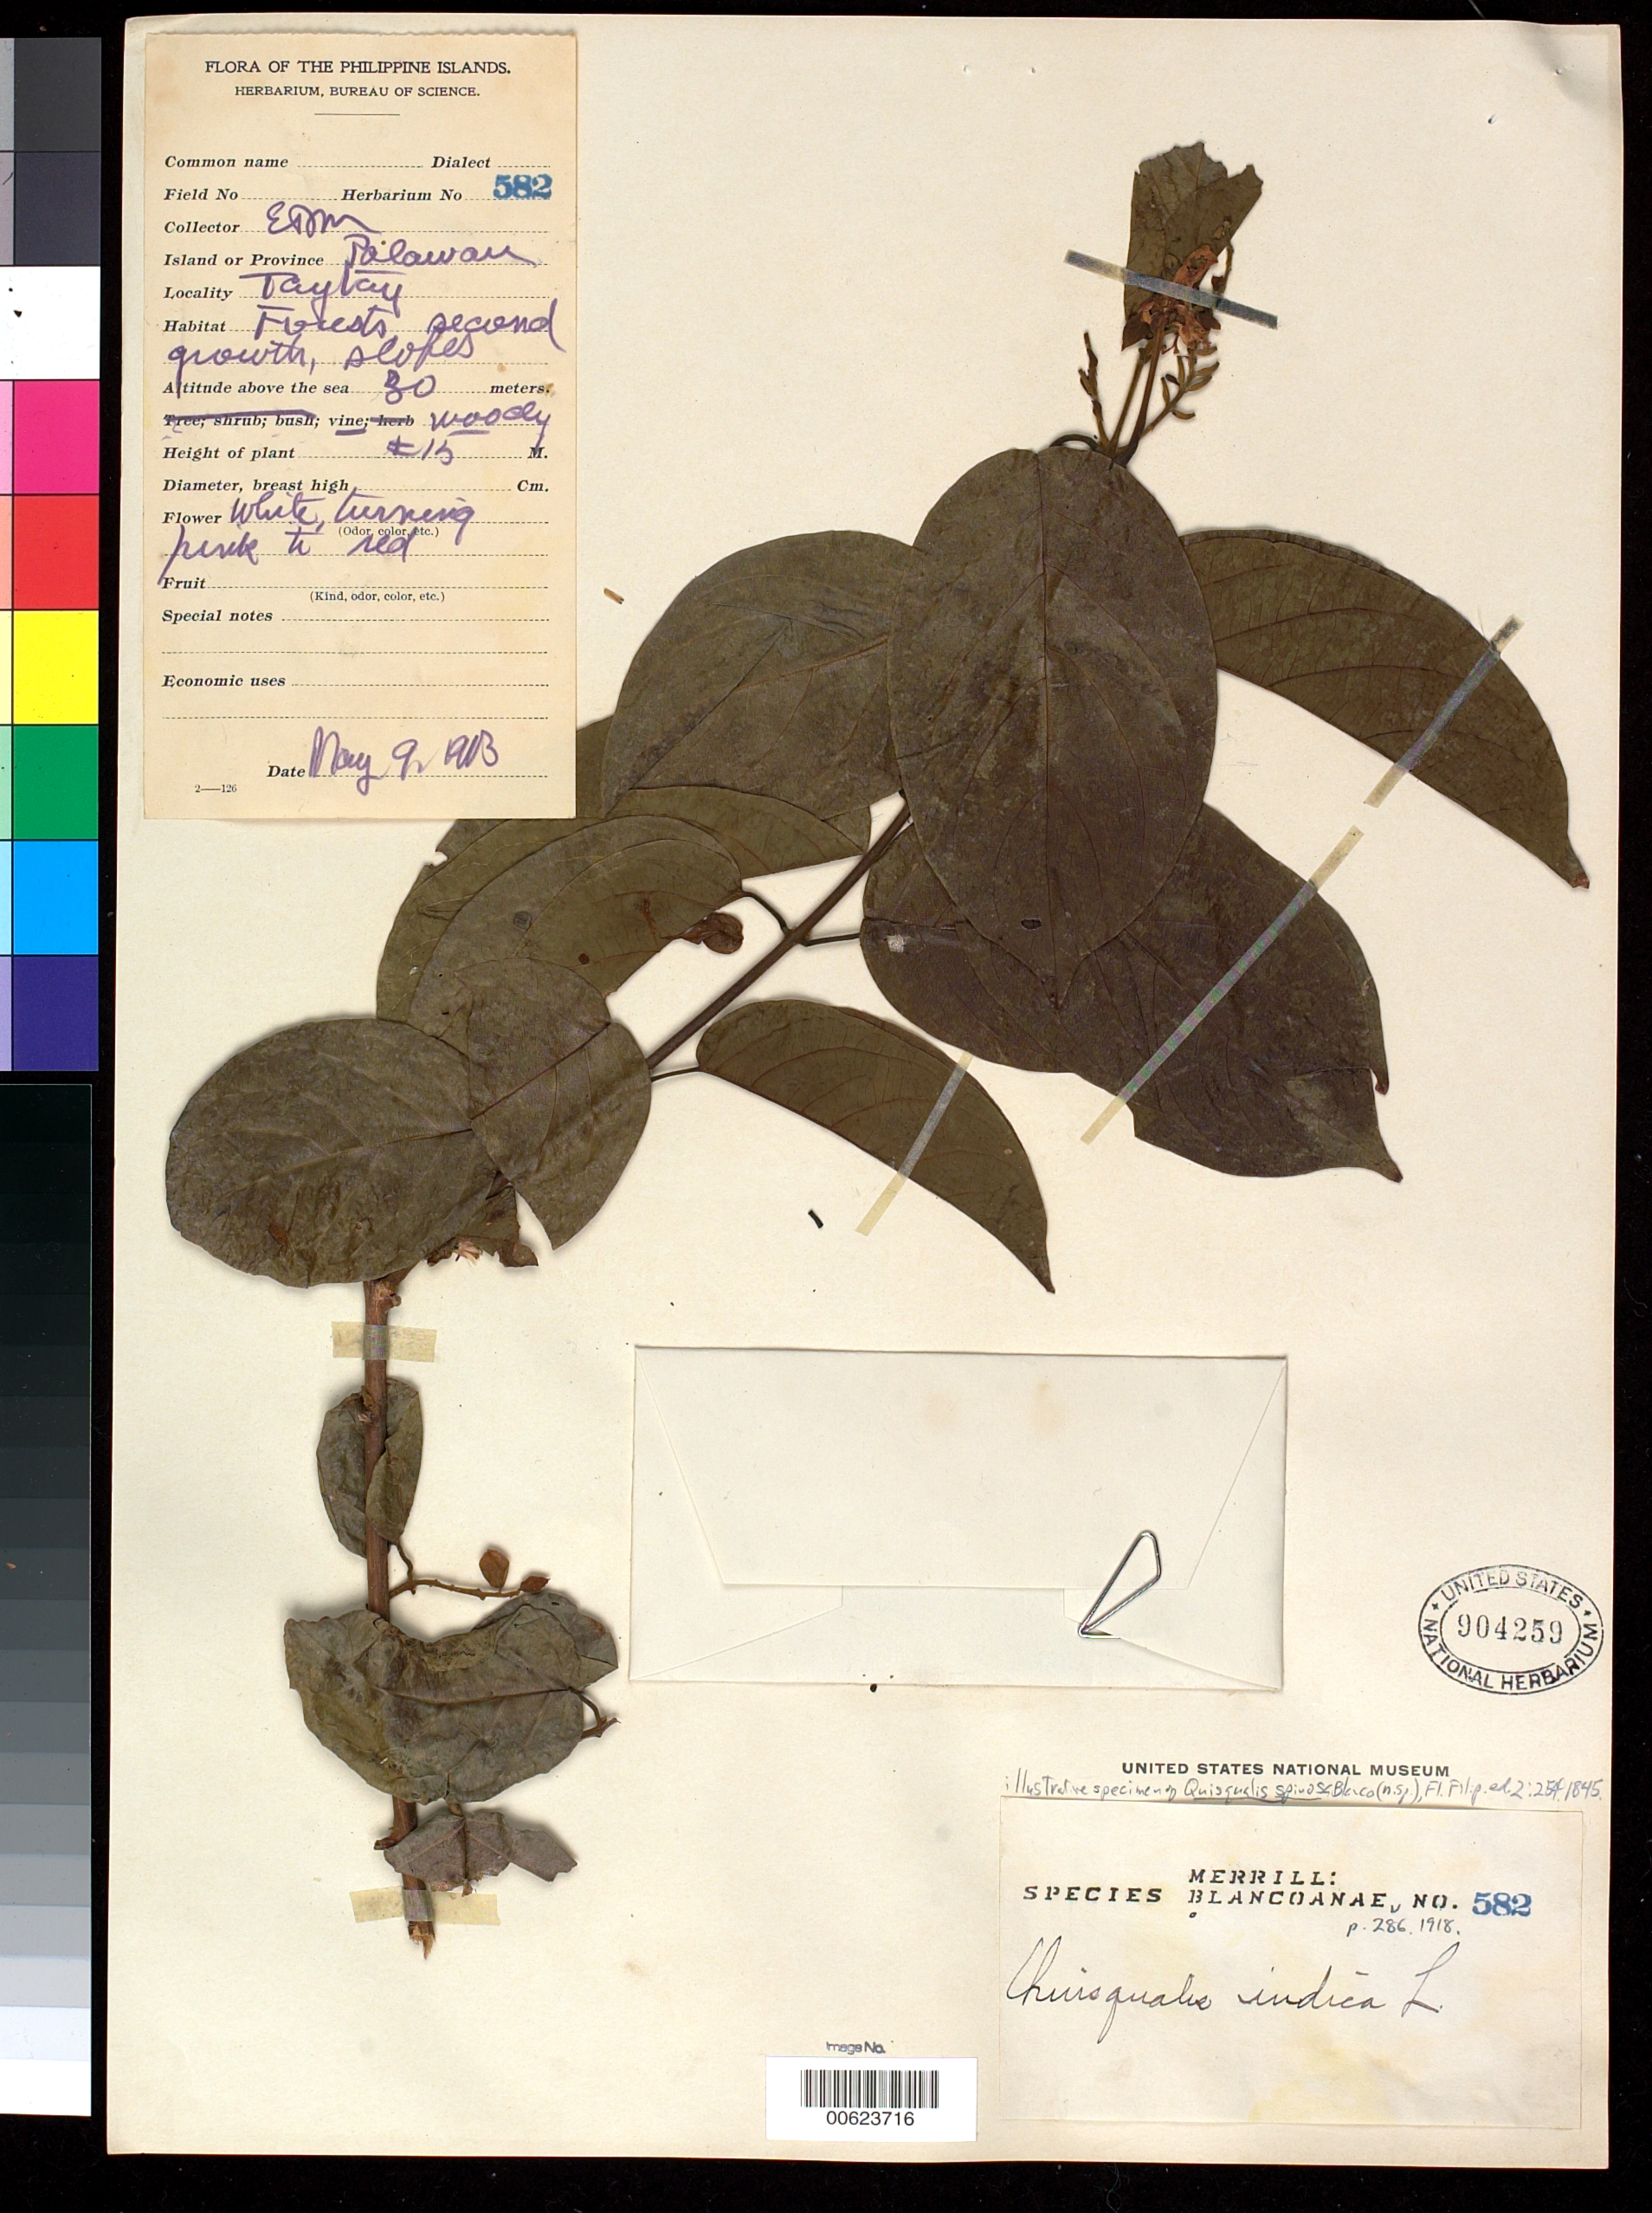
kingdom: Plantae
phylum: Tracheophyta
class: Magnoliopsida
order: Myrtales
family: Combretaceae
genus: Quisqualis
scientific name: Quisqualis spinosa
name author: Blanco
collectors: E. D. Merrill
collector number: Sp. Blancoan. 0582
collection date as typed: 09 May 1913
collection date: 1913-05-09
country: Philippines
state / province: Mimaropa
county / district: Palawan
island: Palawan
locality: Taytay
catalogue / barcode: US 904259